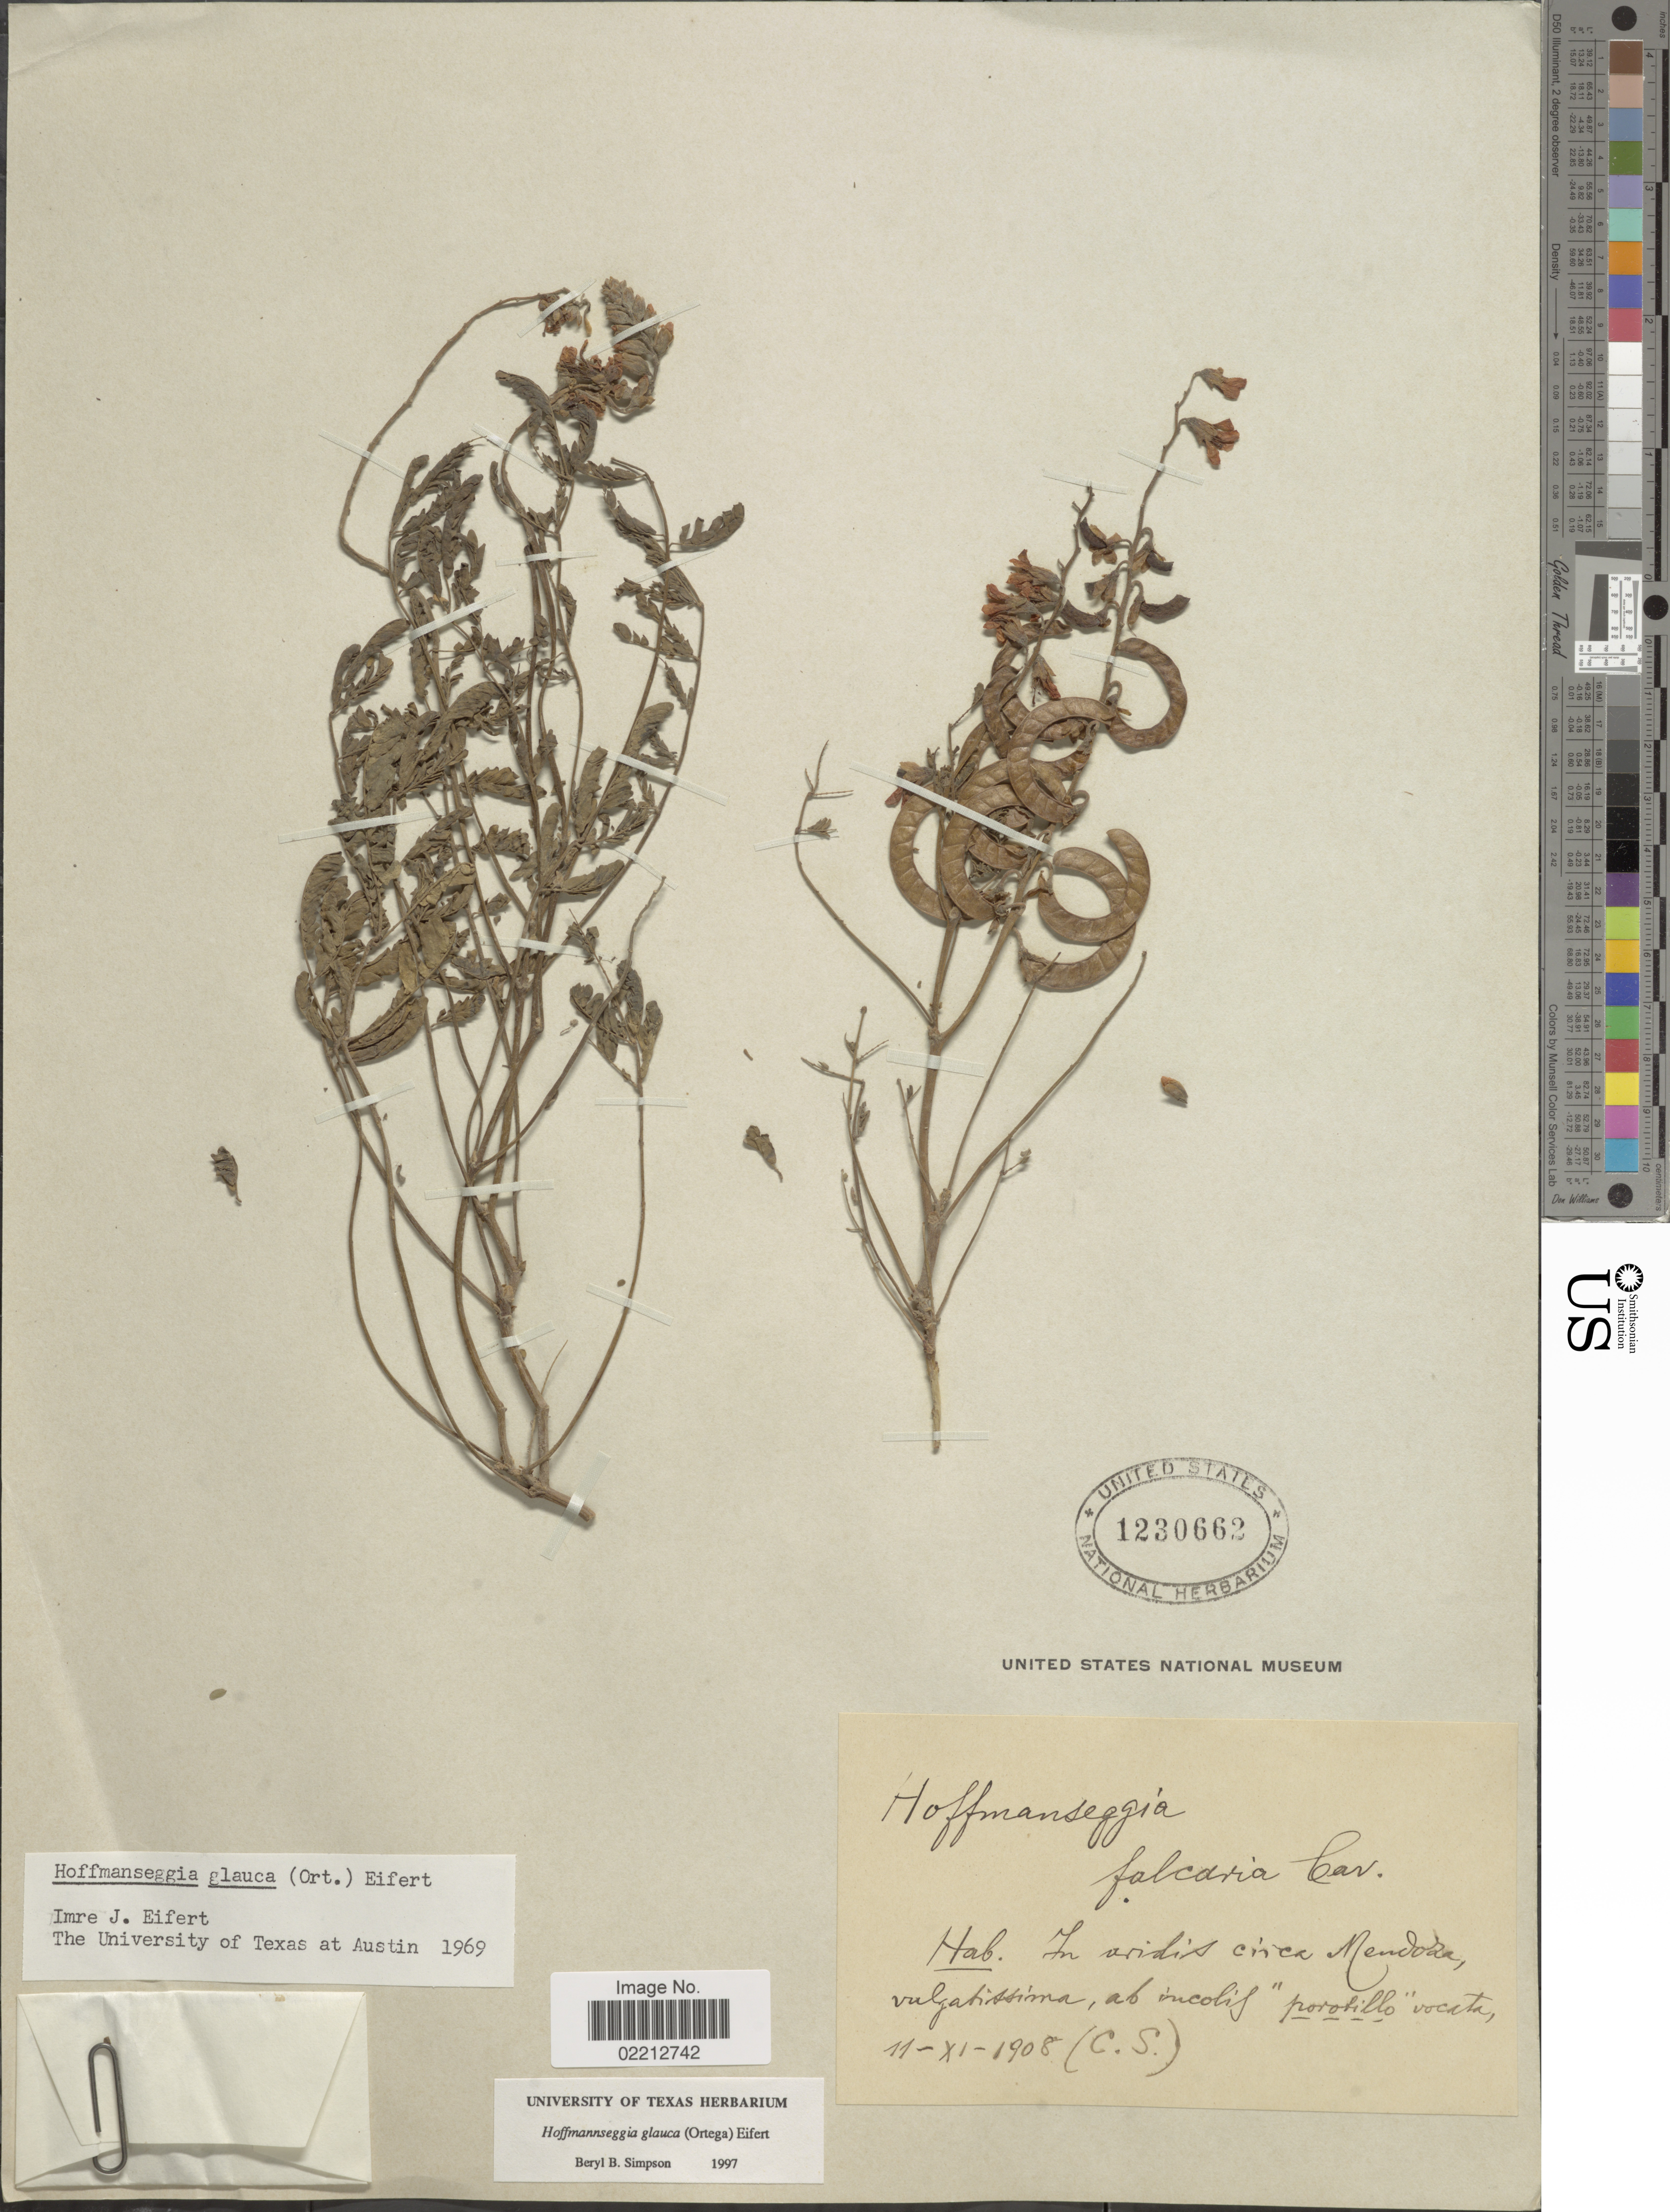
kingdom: Plantae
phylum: Tracheophyta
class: Magnoliopsida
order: Fabales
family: Fabaceae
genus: Hoffmannseggia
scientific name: Hoffmannseggia glauca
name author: (Ortega) Eifert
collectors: C. S.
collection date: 1908-11-11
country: Argentina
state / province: Mendoza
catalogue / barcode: US 1230662